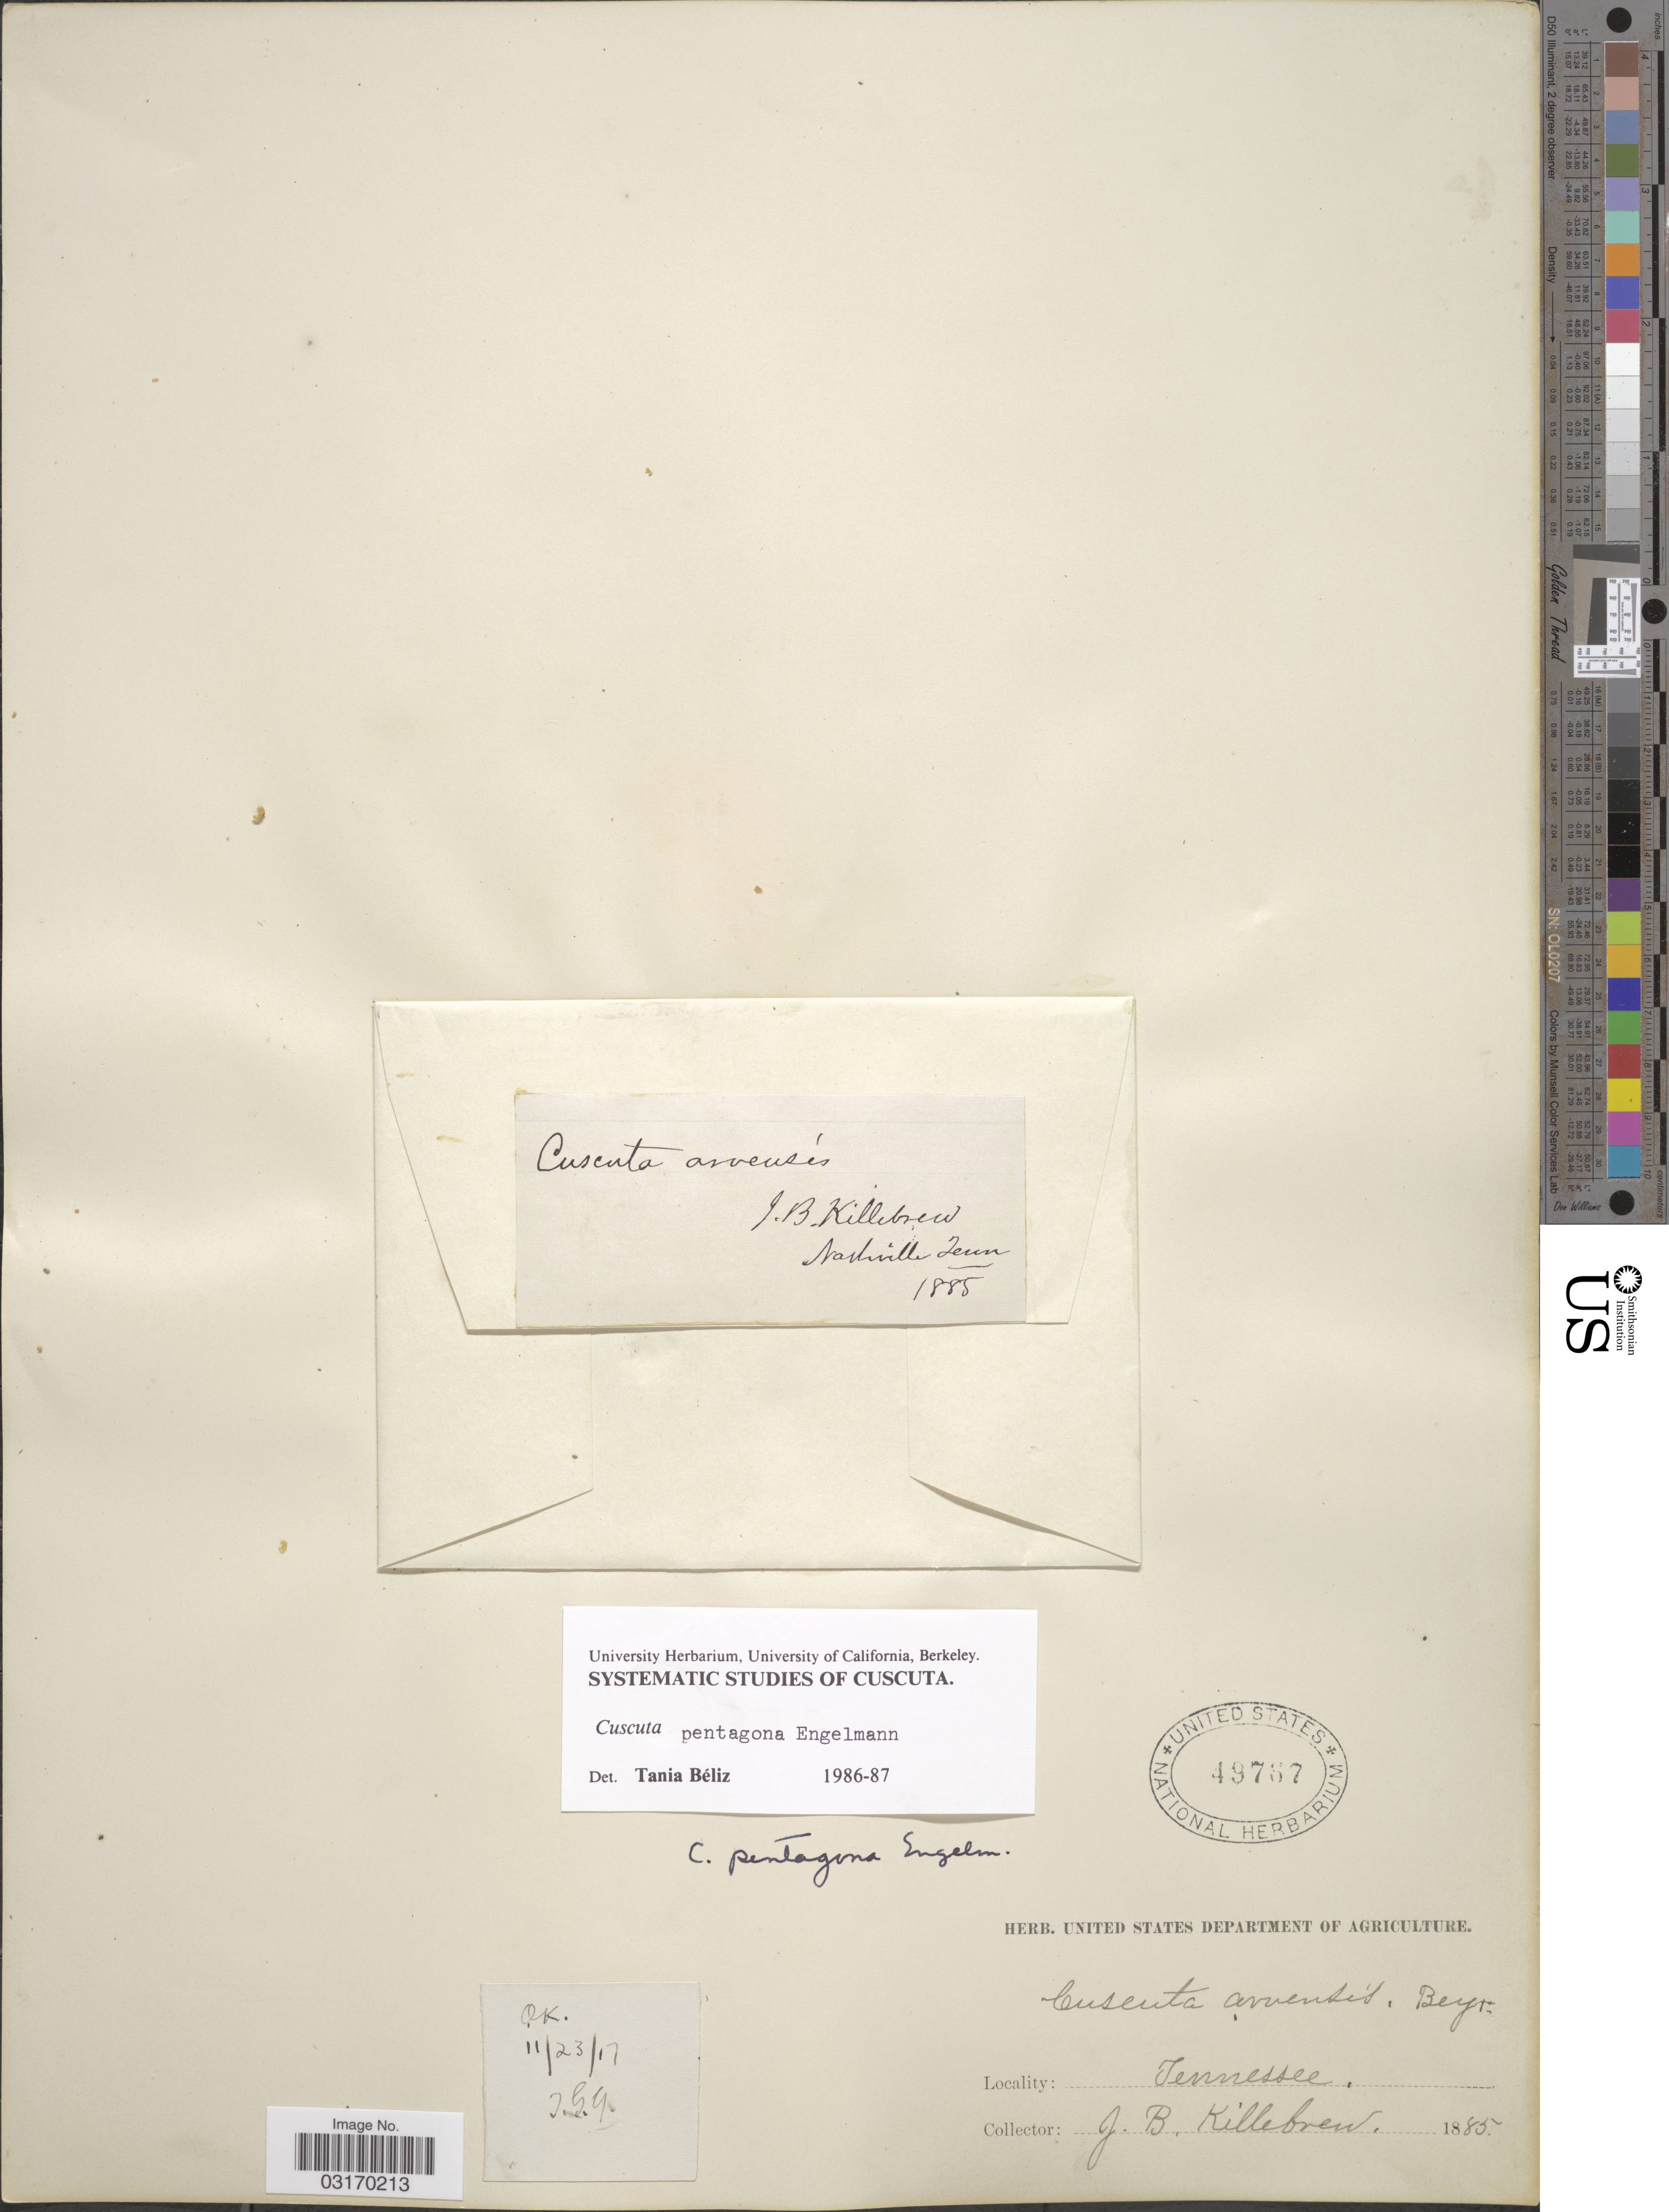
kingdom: Plantae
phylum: Tracheophyta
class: Magnoliopsida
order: Solanales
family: Convolvulaceae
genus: Cuscuta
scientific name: Cuscuta pentagona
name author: Engelm.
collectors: J. Killebrew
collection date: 1885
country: United States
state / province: Tennessee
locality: Nashville.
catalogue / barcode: US 49767